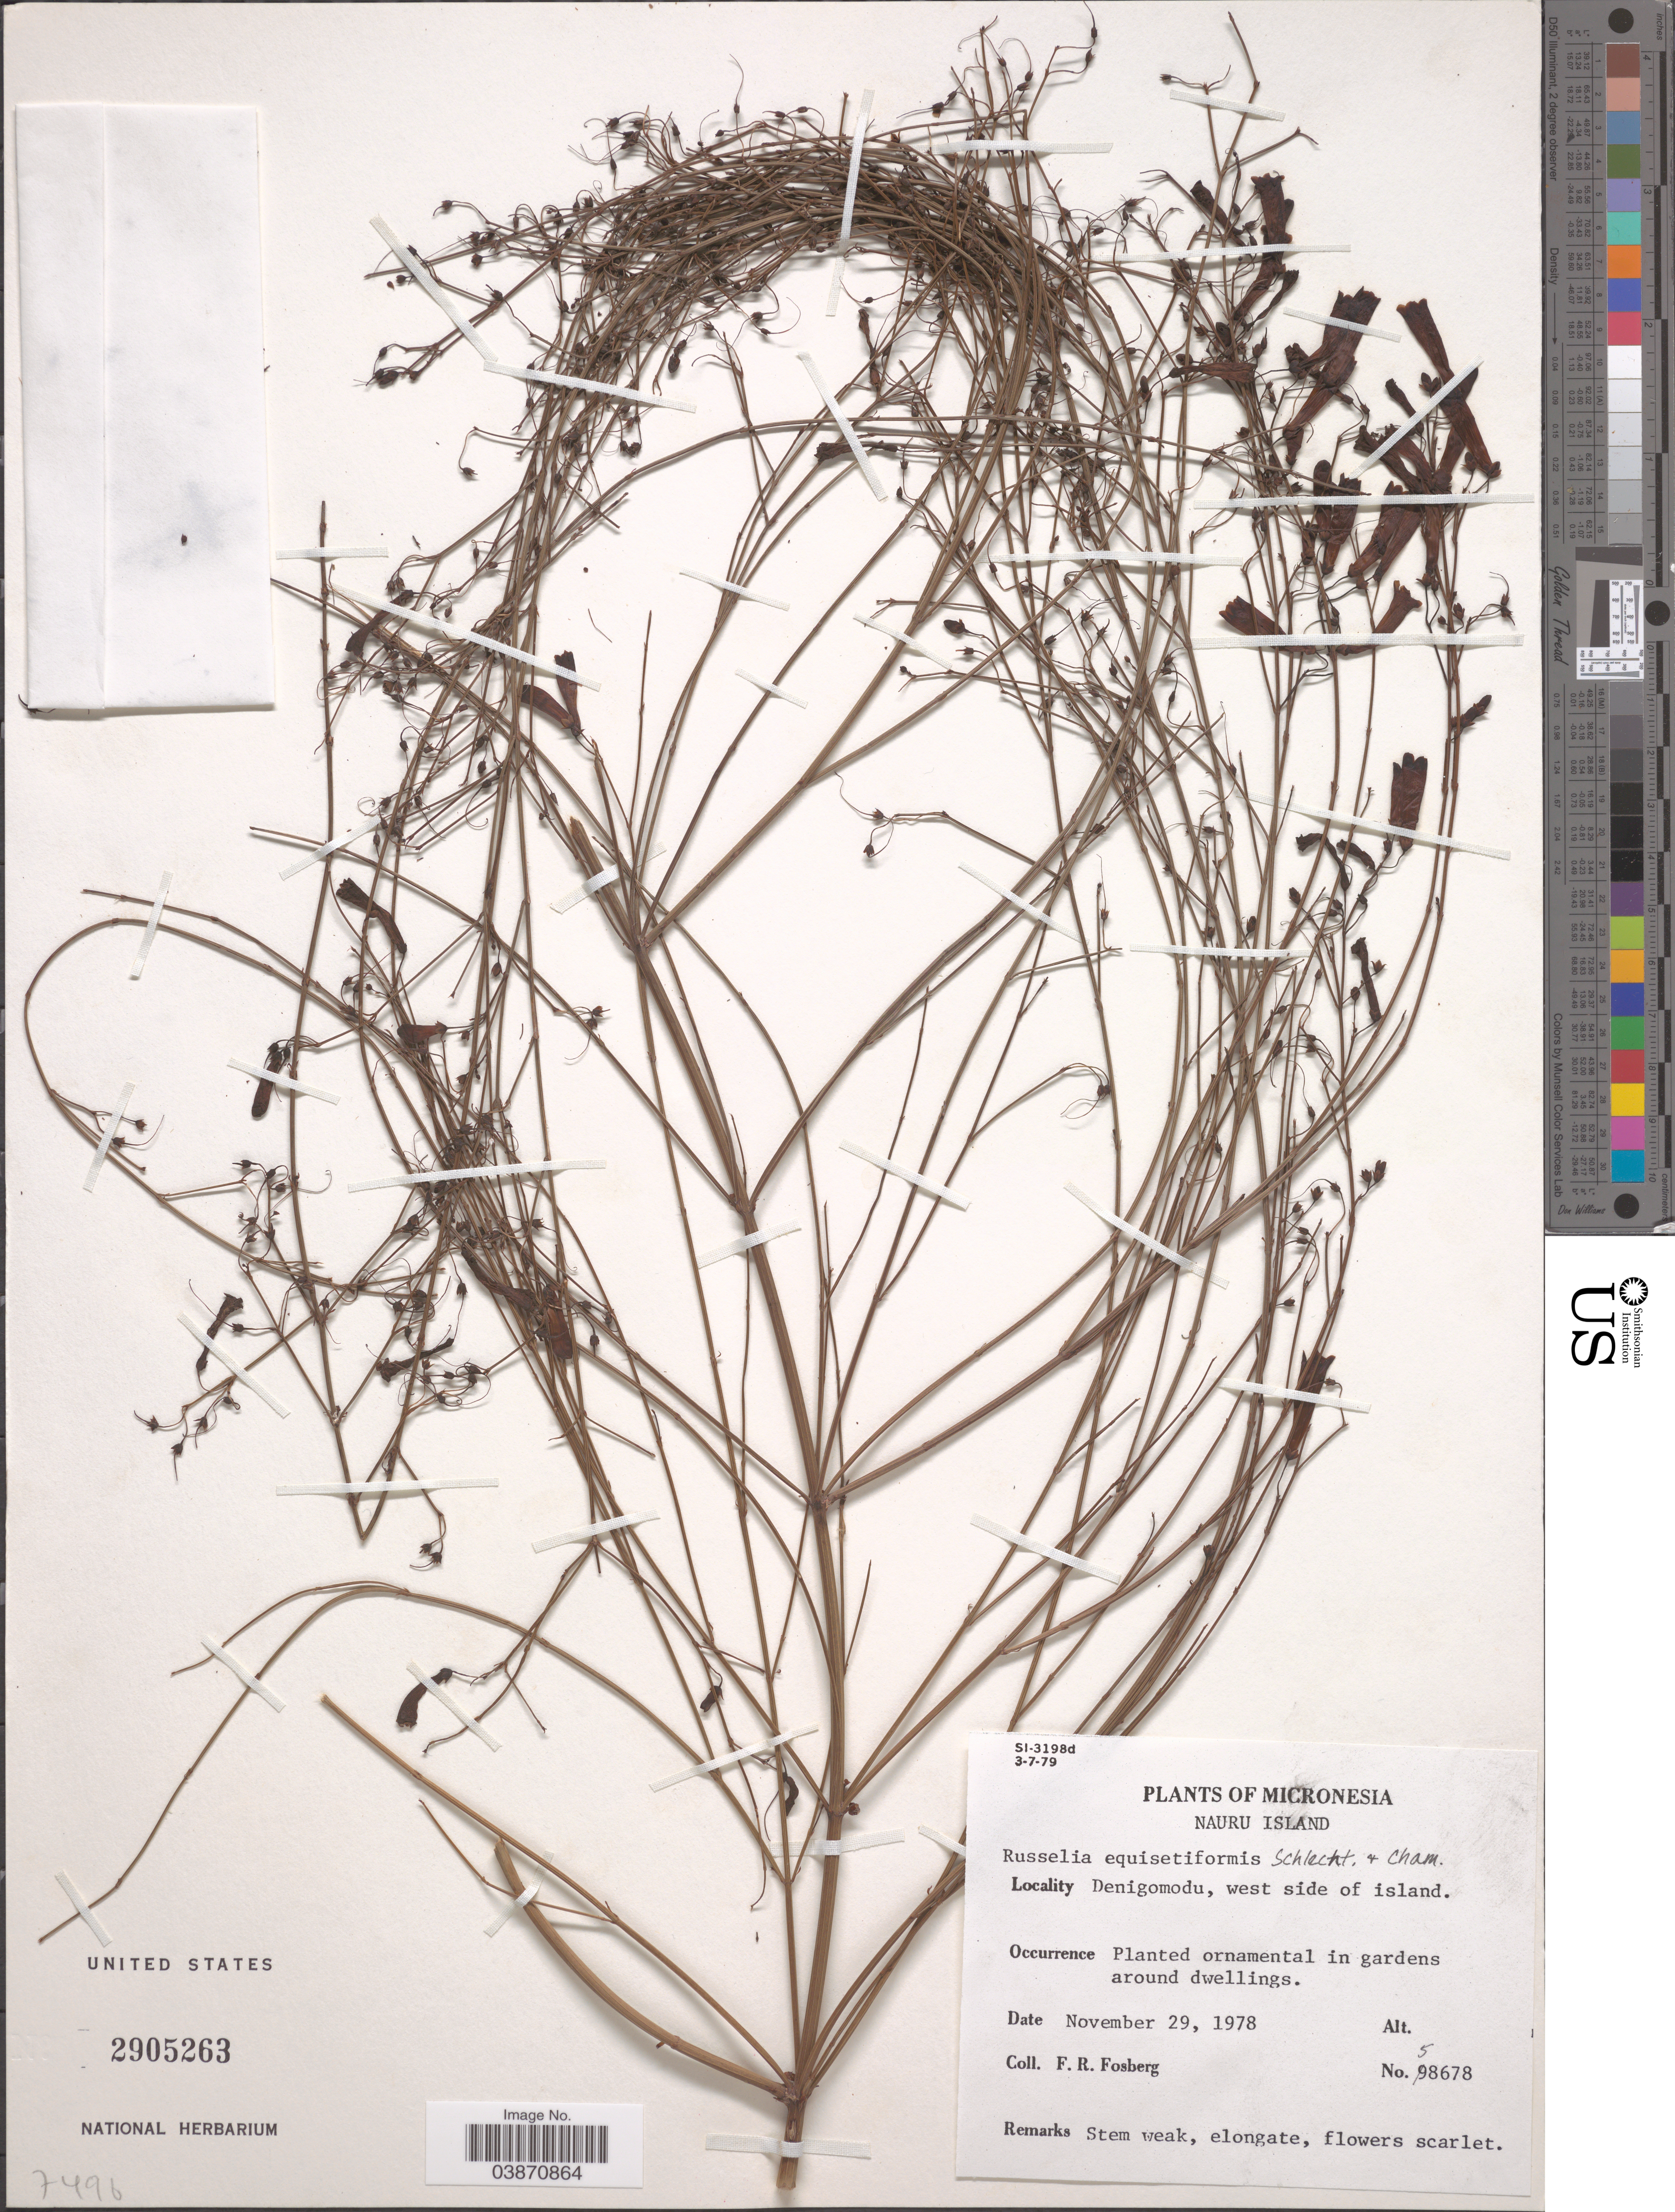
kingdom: Plantae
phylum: Tracheophyta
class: Magnoliopsida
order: Lamiales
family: Plantaginaceae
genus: Russelia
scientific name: Russelia equisetiformis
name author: Schltdl. & Cham.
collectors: F. R. Fosberg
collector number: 58678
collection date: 1978-11-29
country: Nauru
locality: Micronesia. Nauru Island. Denigomodu, west side of island. In gardens around dwellings.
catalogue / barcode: US 2905263